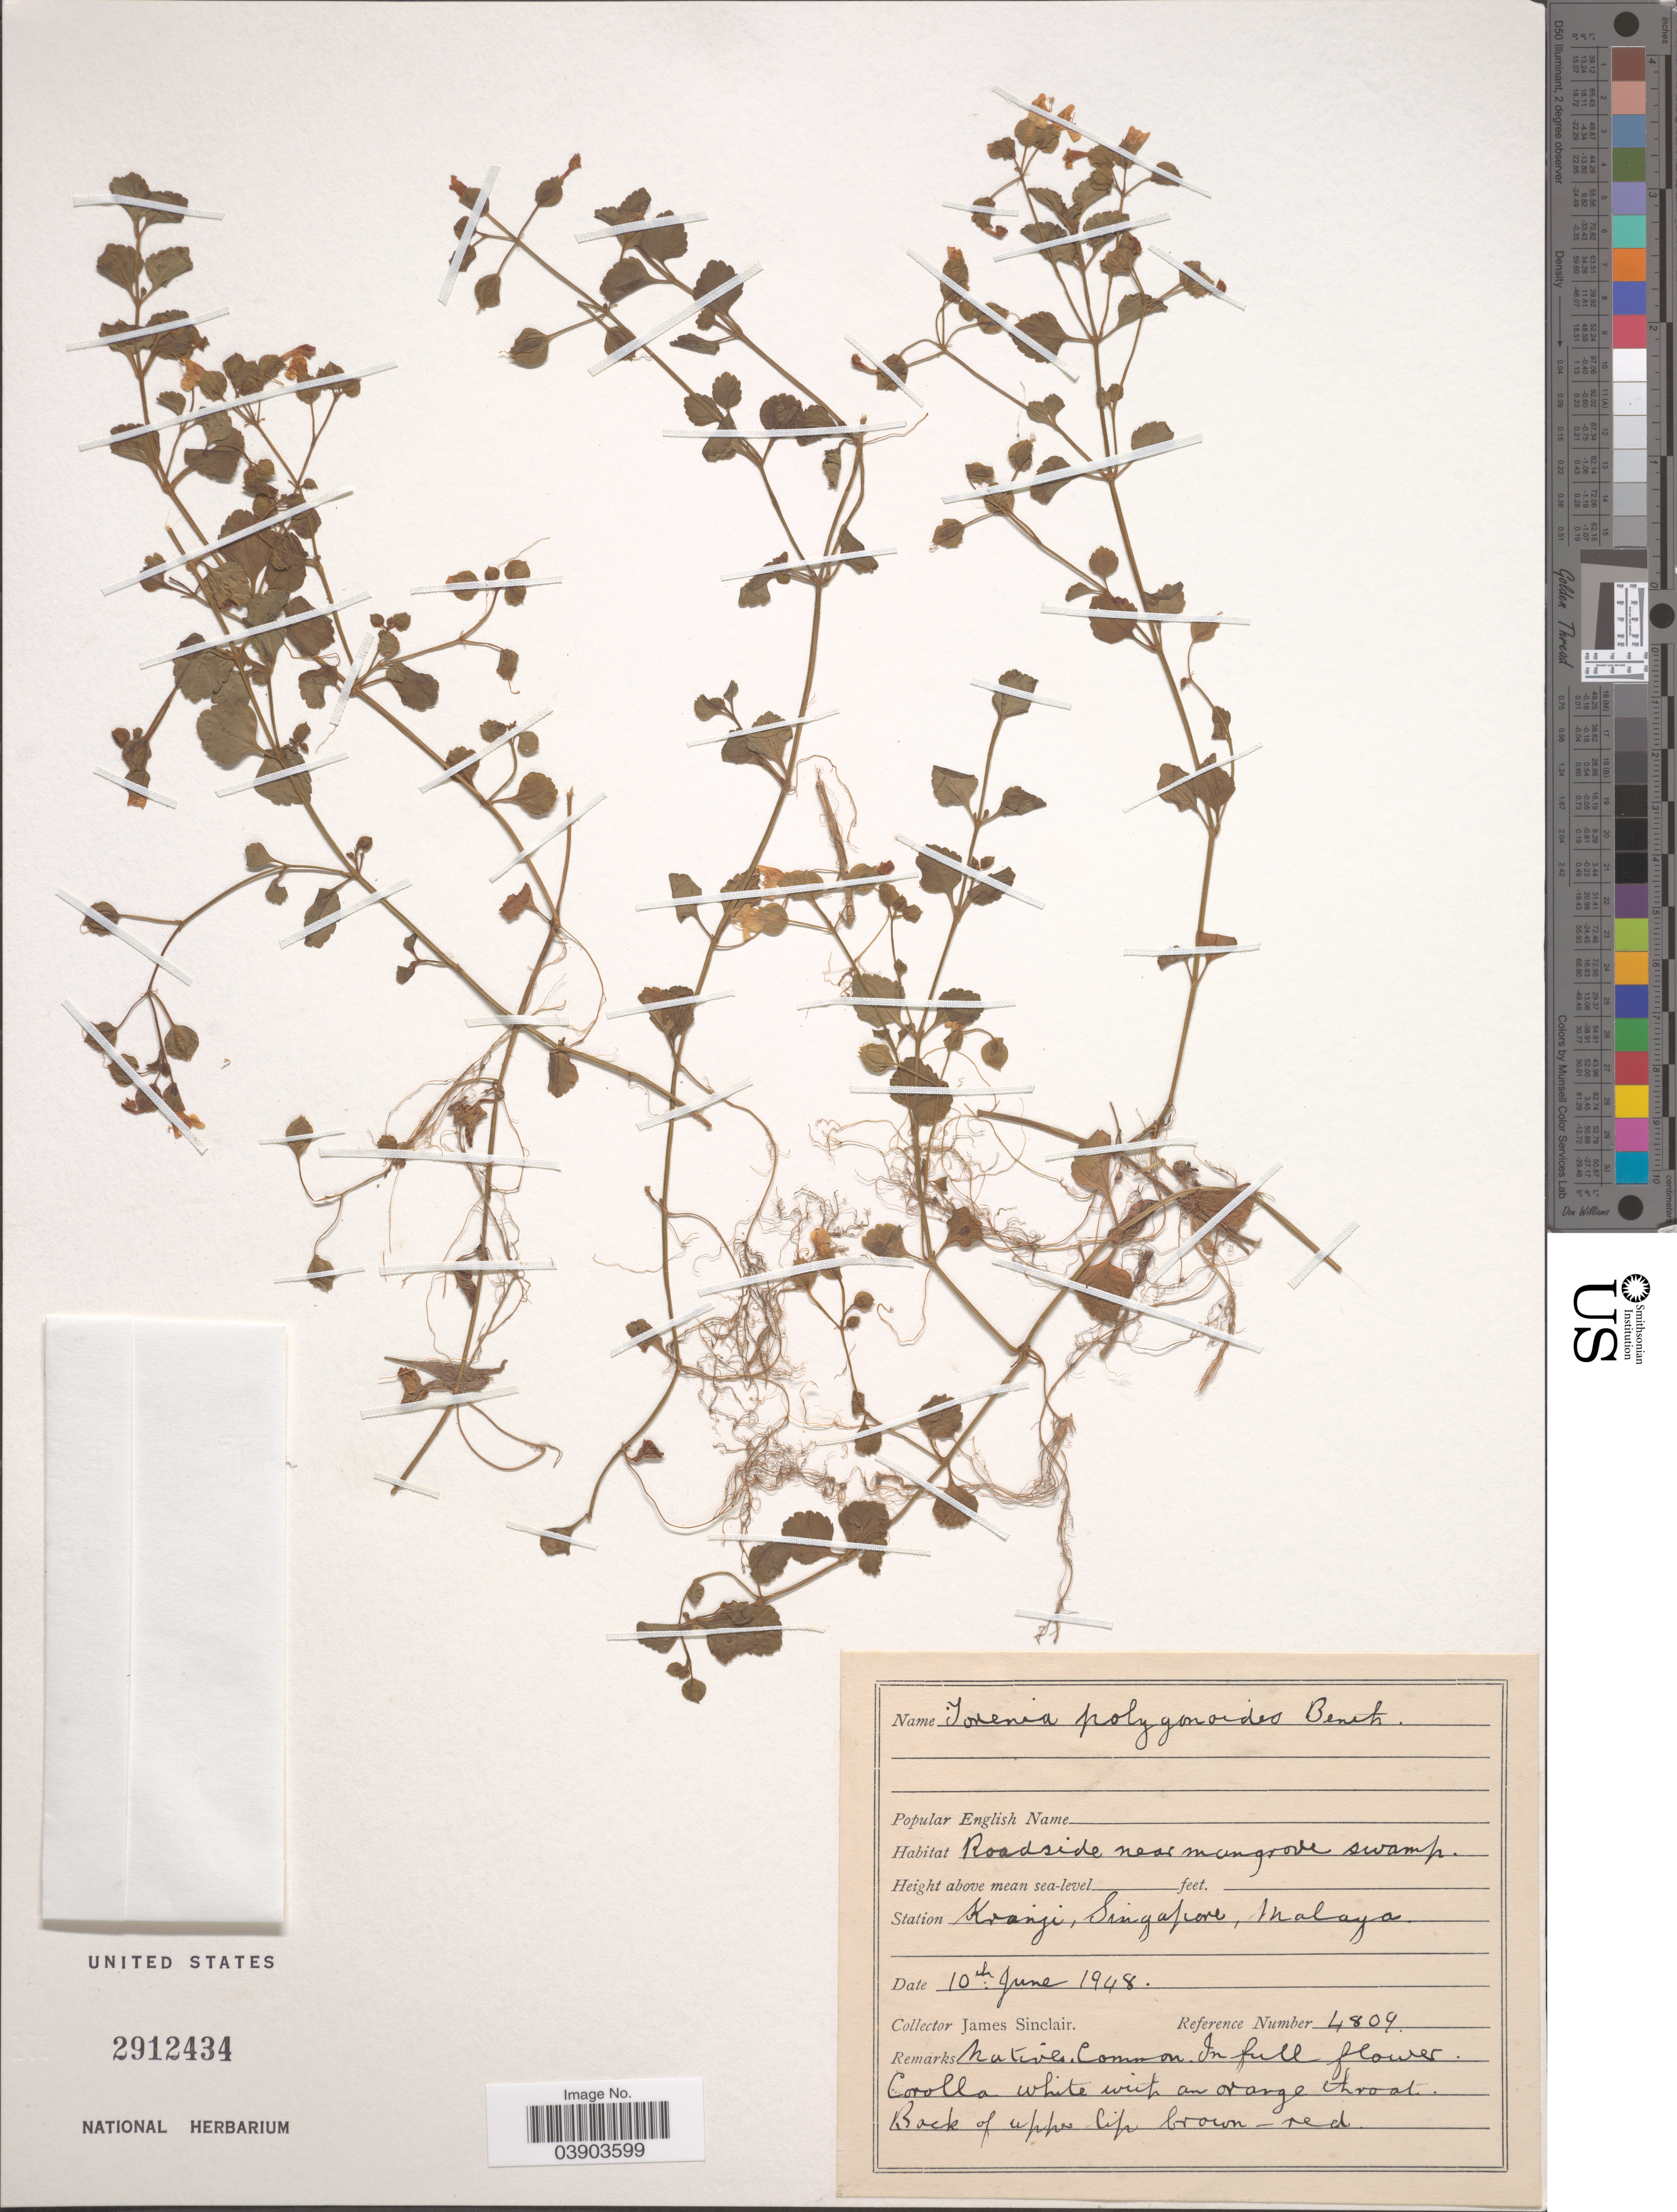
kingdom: Plantae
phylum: Tracheophyta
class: Magnoliopsida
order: Lamiales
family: Linderniaceae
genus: Torenia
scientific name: Torenia polygonoides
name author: Benth.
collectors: J. Sinclair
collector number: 4809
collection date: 1948-06-10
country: Singapore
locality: Station Kranji, Malaya.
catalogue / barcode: US 2912434